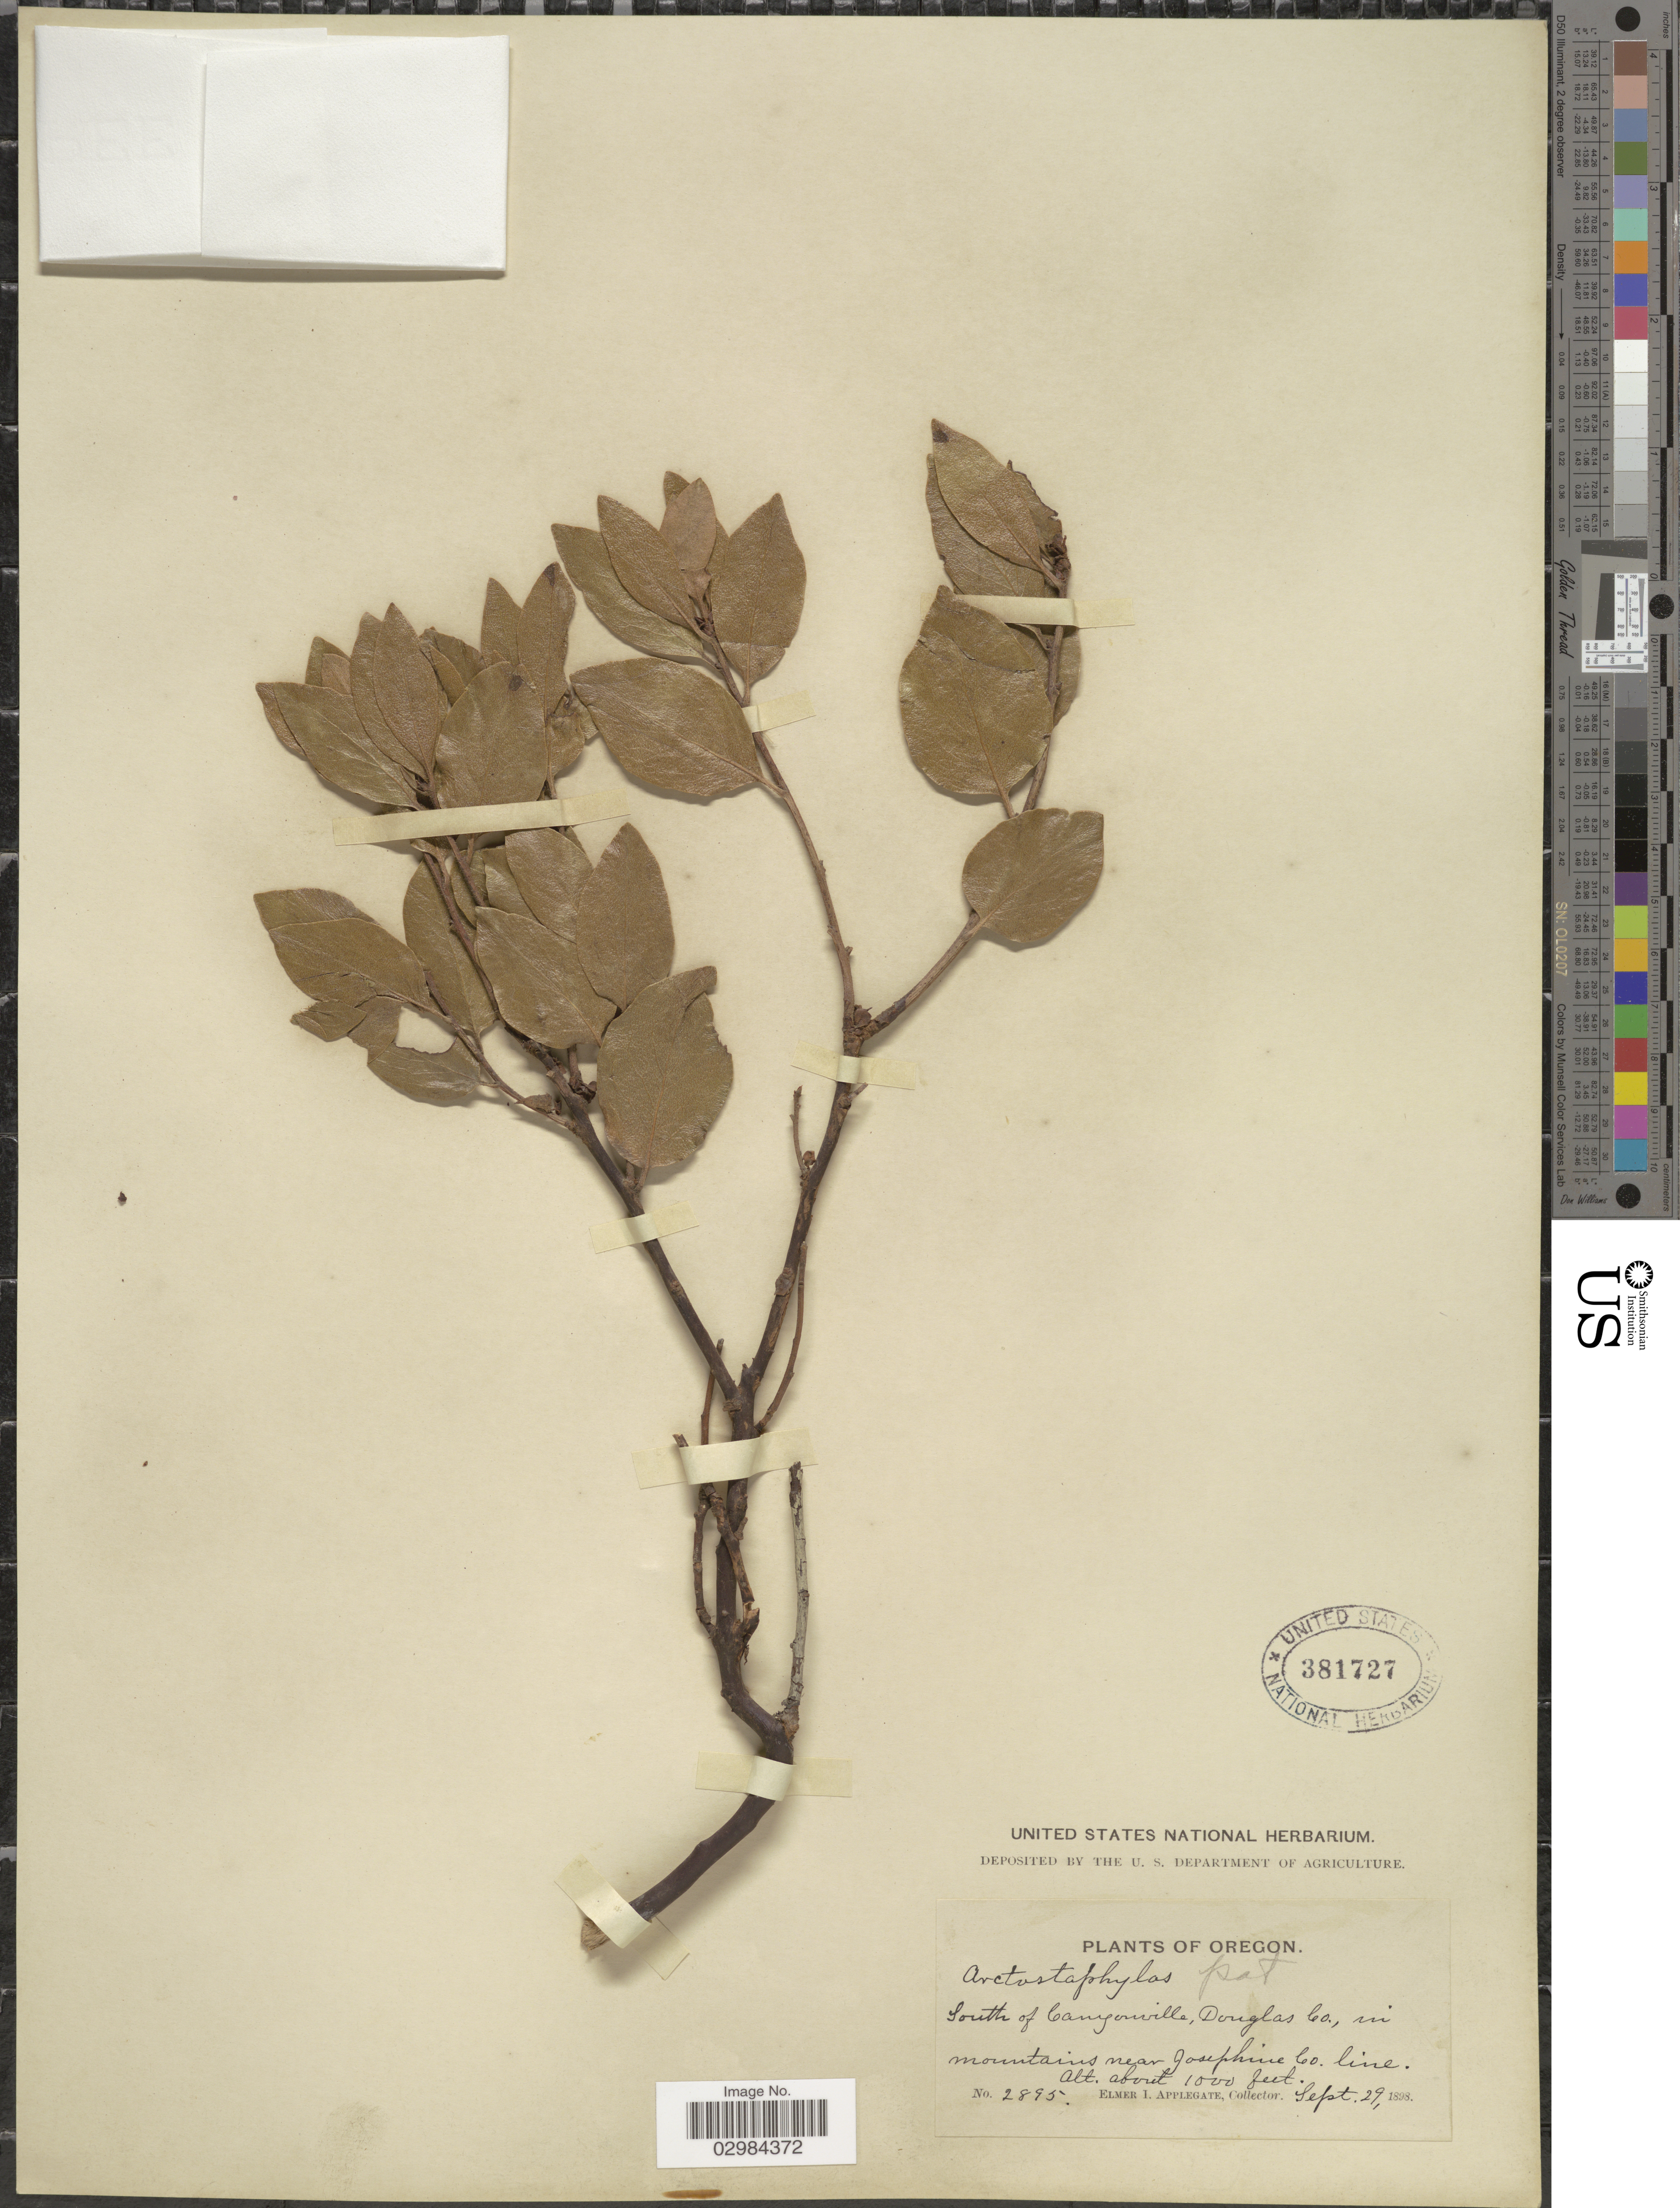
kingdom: Plantae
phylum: Tracheophyta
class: Magnoliopsida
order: Ericales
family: Ericaceae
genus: Arctostaphylos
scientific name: Arctostaphylos patula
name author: Greene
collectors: E. I. Applegate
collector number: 2895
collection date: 1898-09-29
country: United States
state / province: Oregon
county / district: Douglas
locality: South of Canyonville, Douglas Co., in mountains near Josephine Co. line.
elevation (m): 305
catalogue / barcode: US 381727